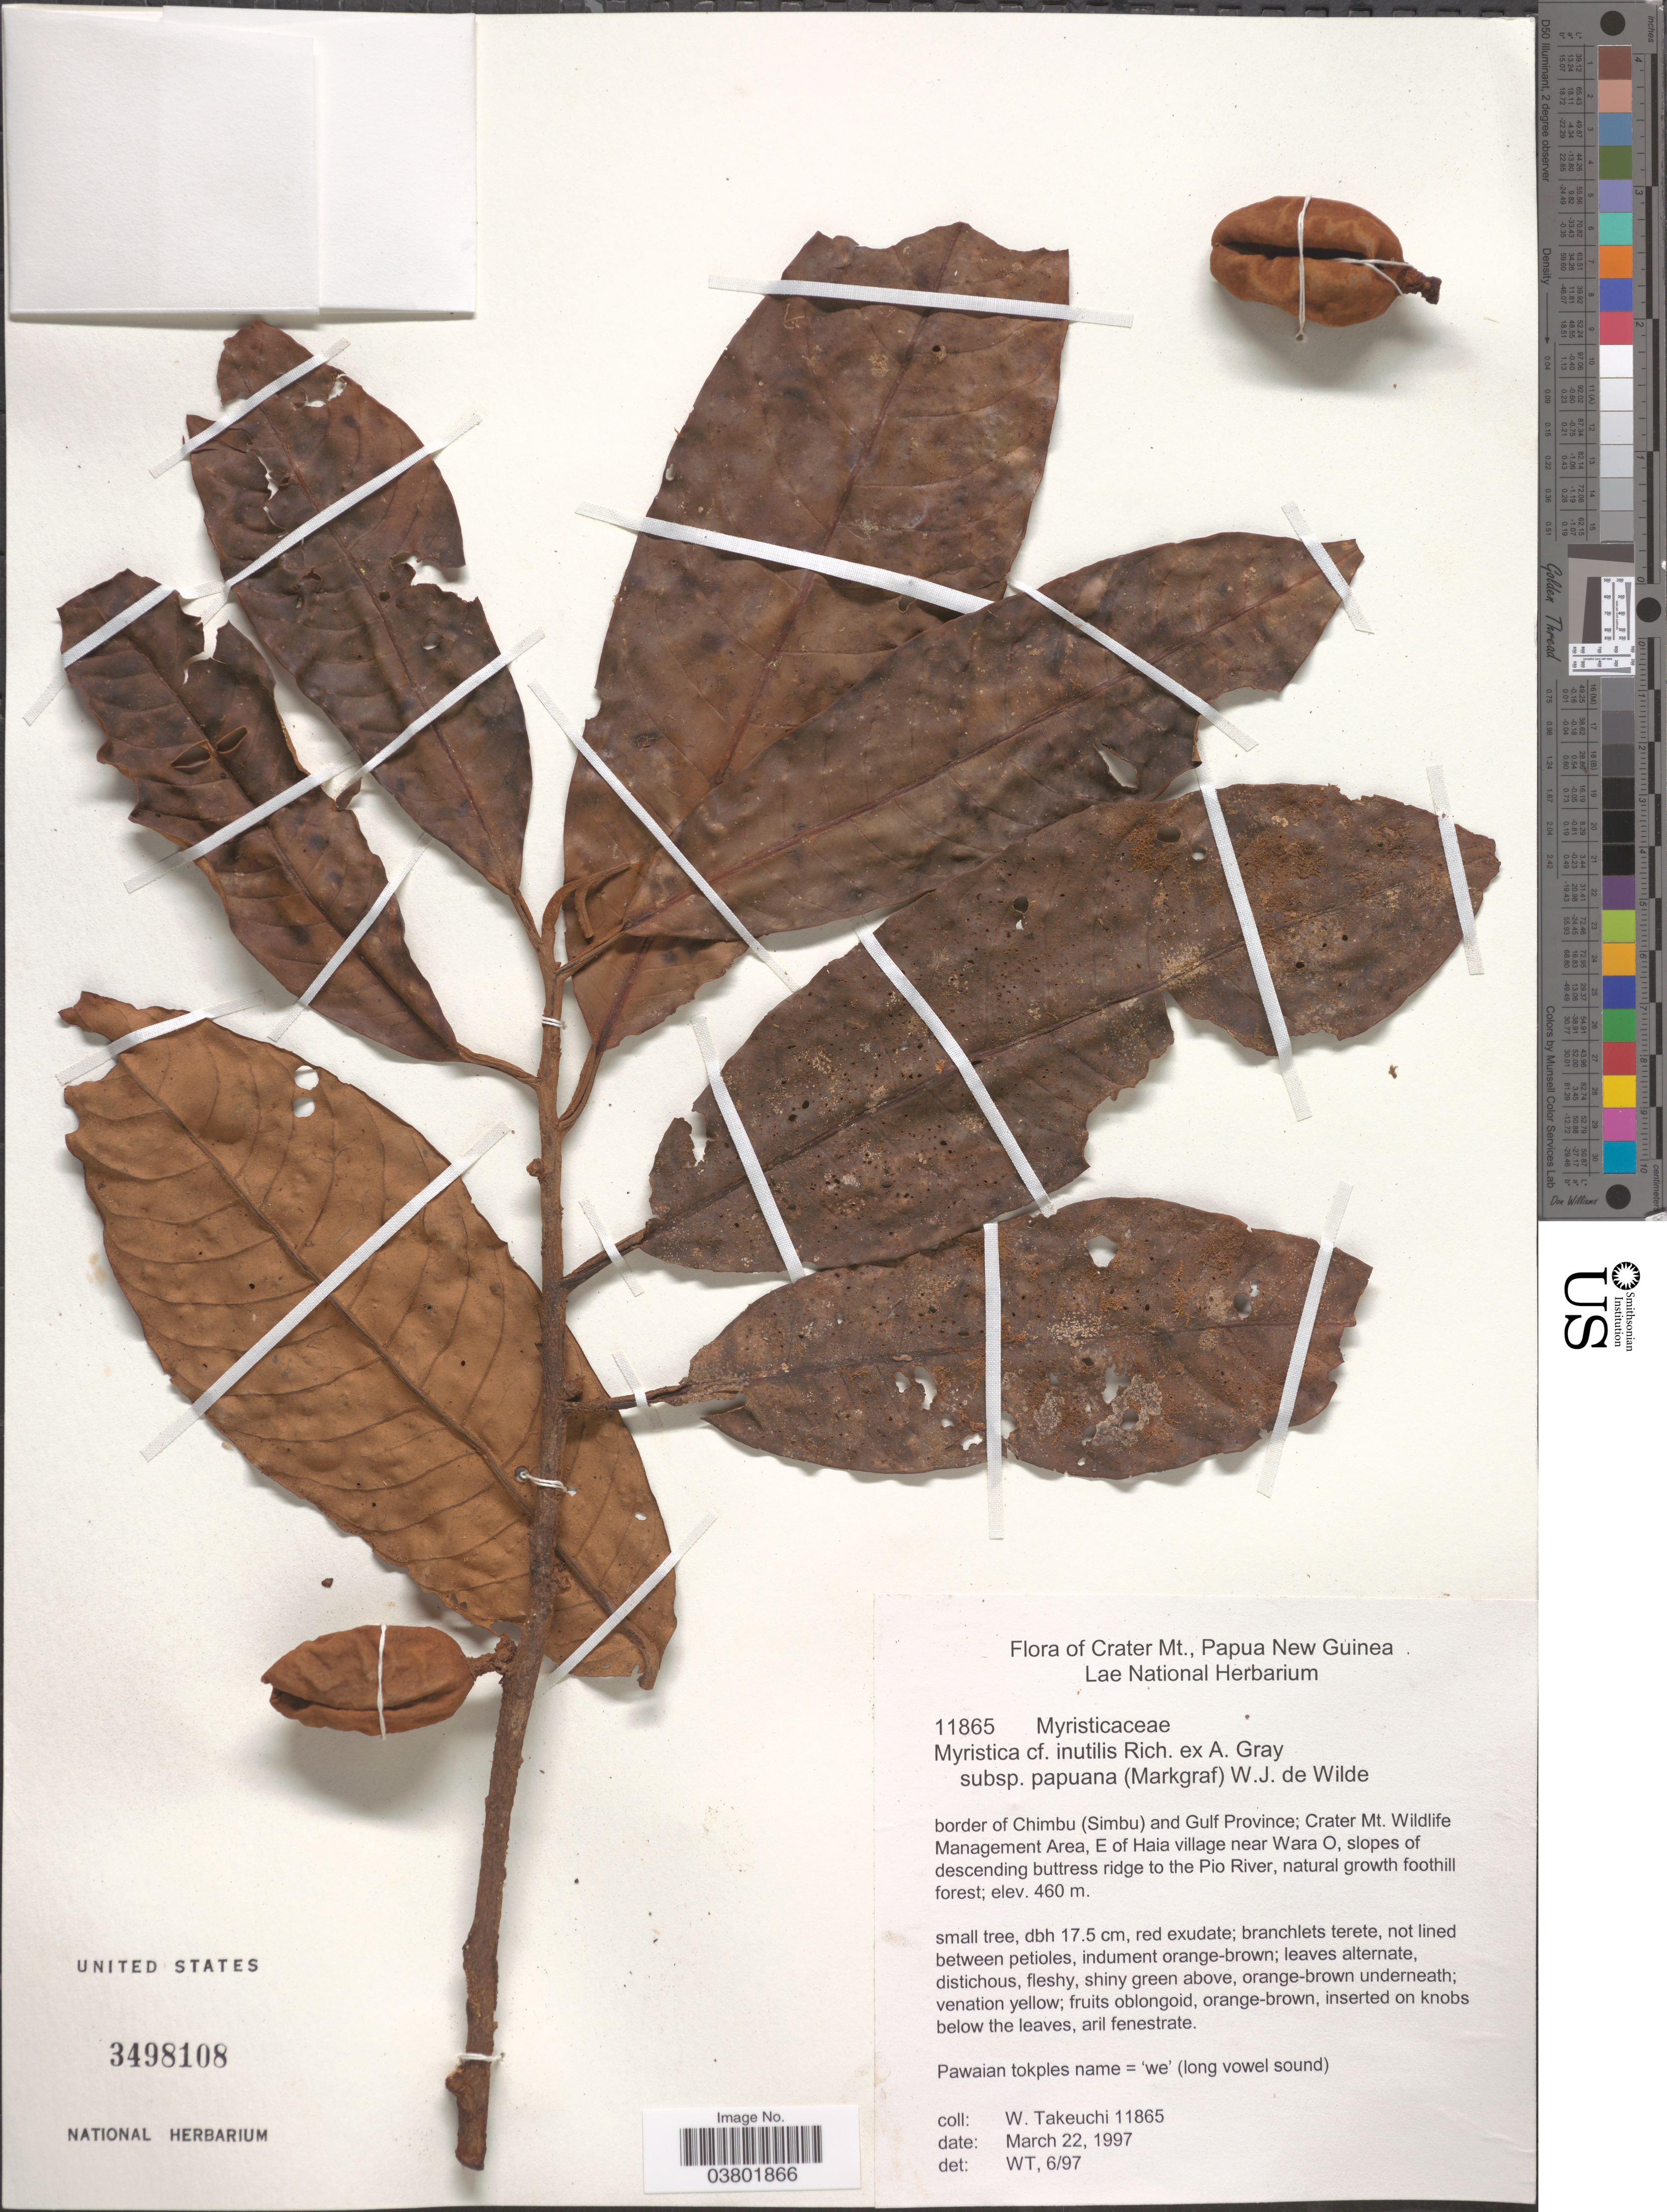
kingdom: Plantae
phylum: Tracheophyta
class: Magnoliopsida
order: Magnoliales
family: Myristicaceae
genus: Myristica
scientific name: Myristica inutilis subsp. papuana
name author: (Markgr.) W.J. de Wilde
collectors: W. Takeuchi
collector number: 11865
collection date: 1997-03-22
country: Papua New Guinea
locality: Crater Mt. Border of Chimbu (Simbu) and Gulf Province; Crater Mt. Wildlife Management Area, E of Haia village near Wara O, slopes of descending buttress ridge to the Pio River.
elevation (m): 460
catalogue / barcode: US 3498108